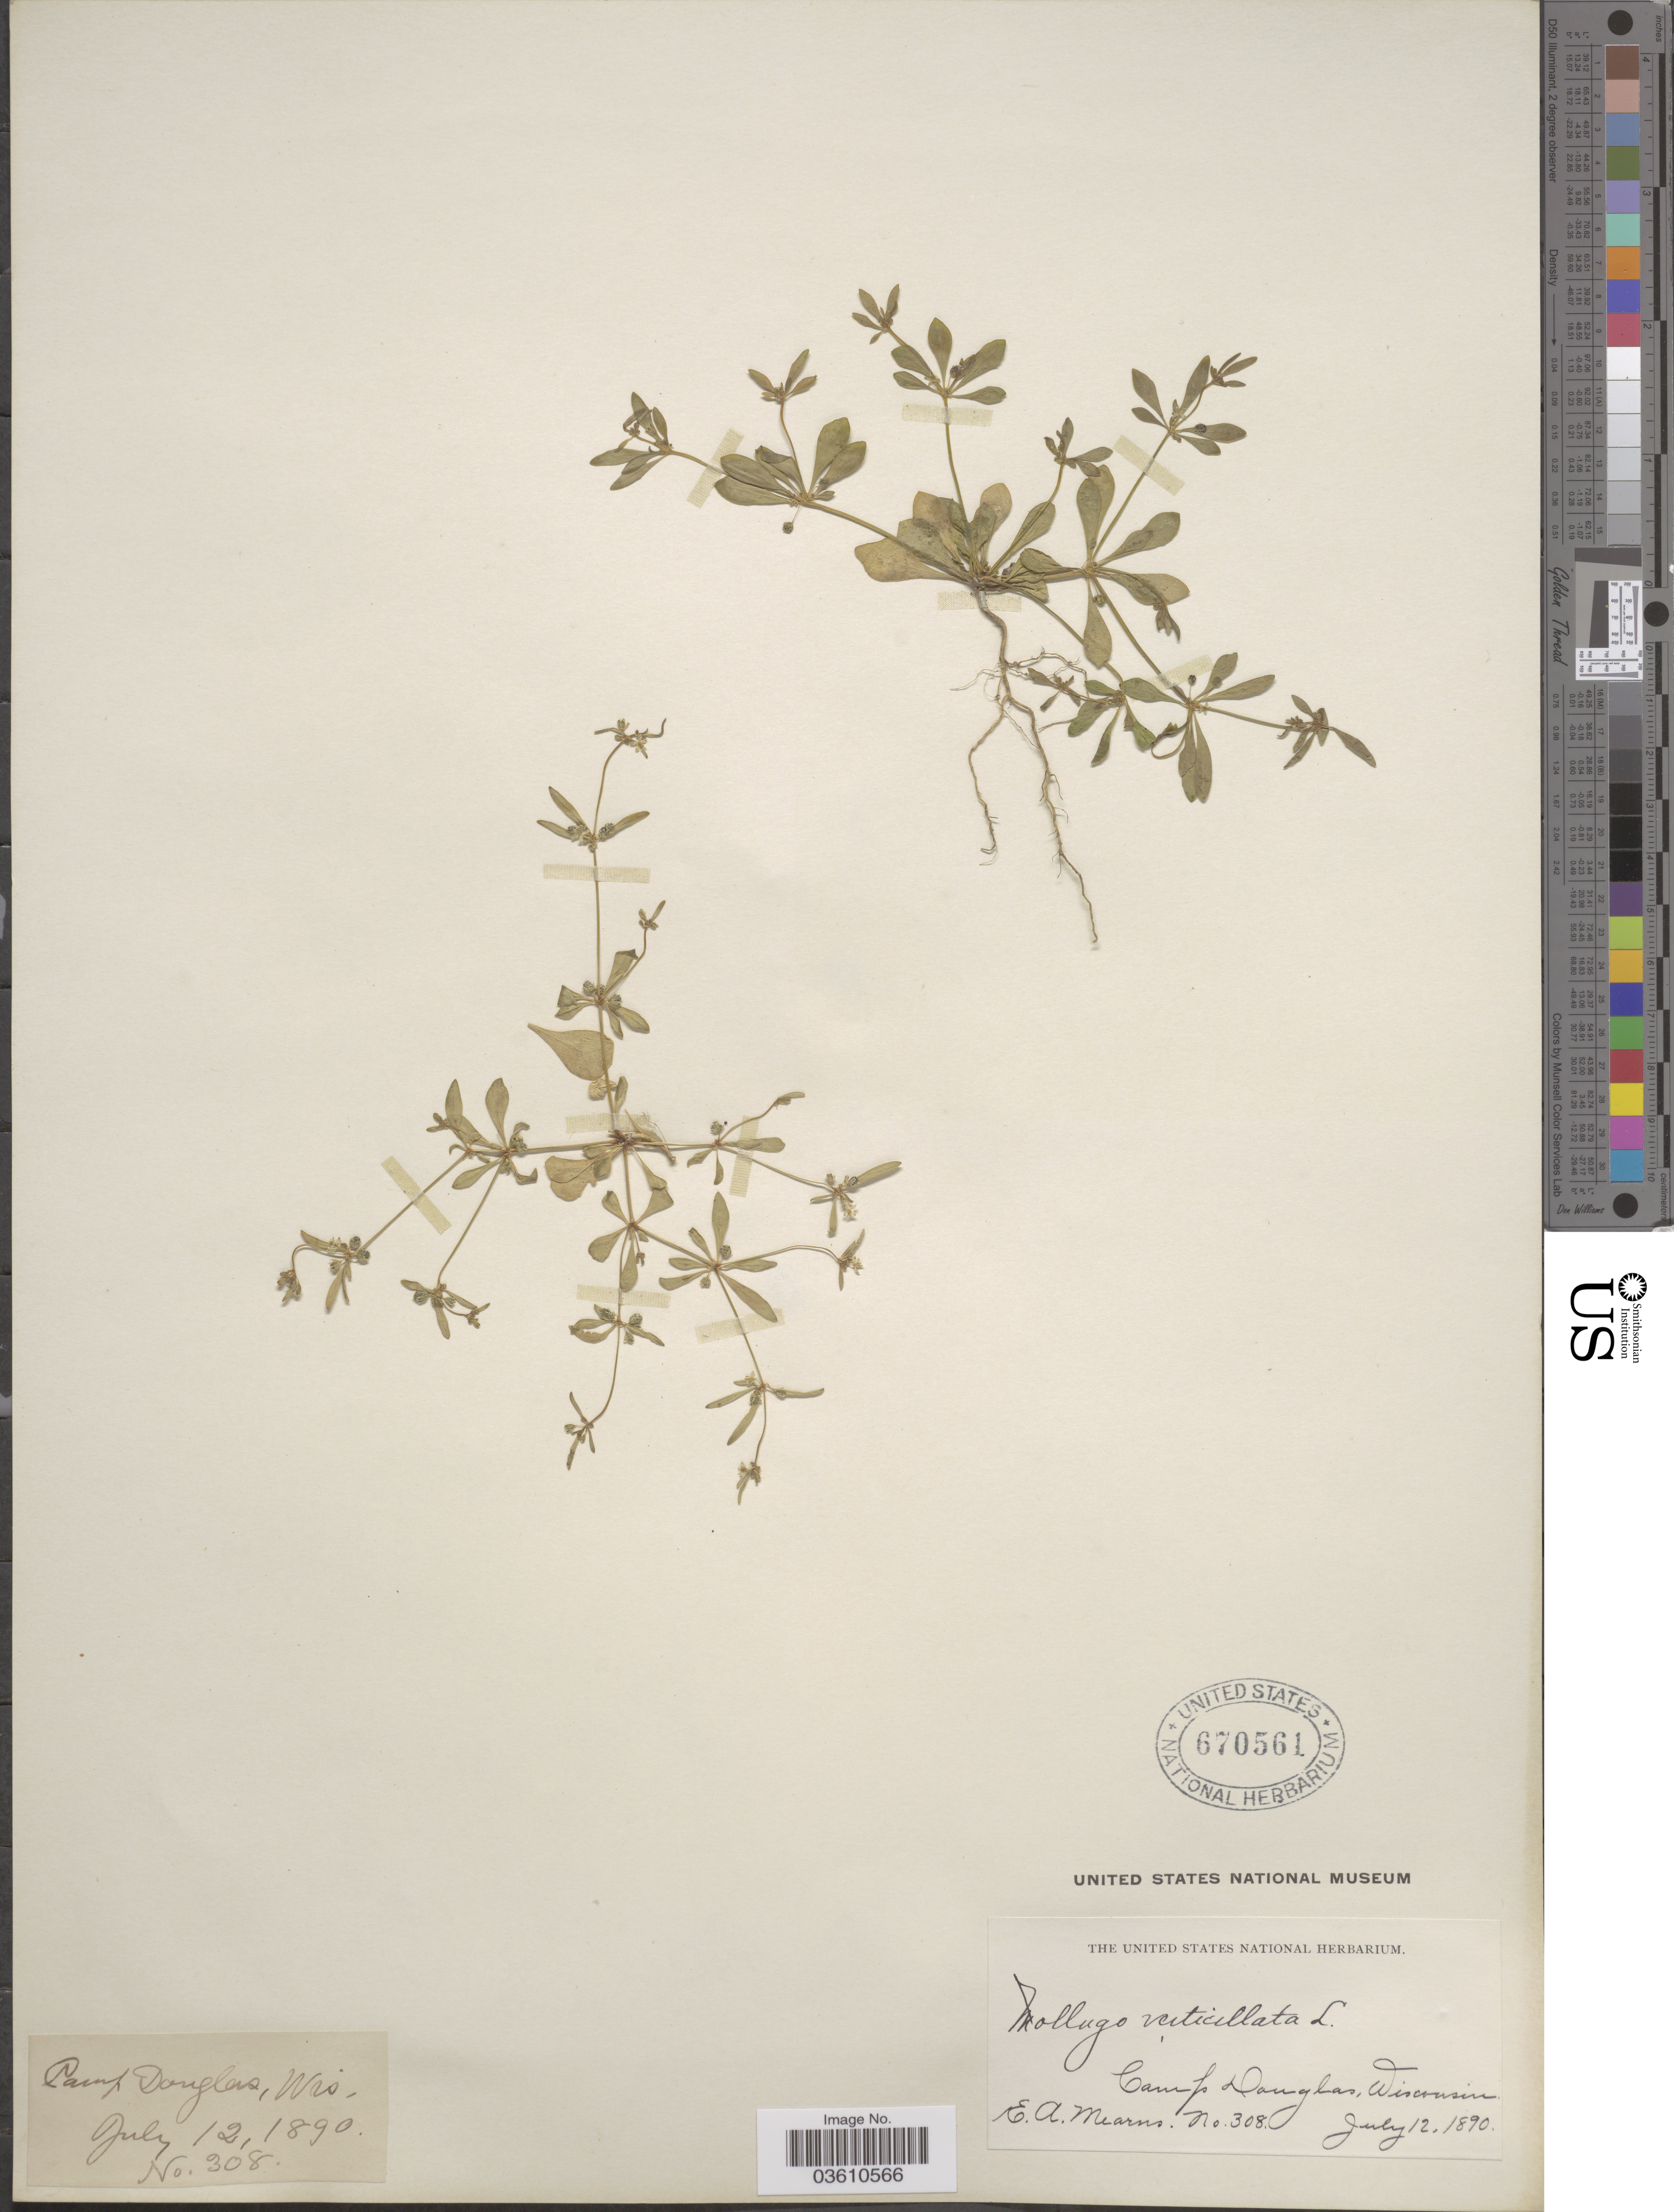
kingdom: Plantae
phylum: Tracheophyta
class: Magnoliopsida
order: Caryophyllales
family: Molluginaceae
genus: Mollugo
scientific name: Mollugo verticillata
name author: L.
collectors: E. A. Mearns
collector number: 308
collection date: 1890-07-12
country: United States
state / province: Wisconsin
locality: Camp Douglas.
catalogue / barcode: US 670561